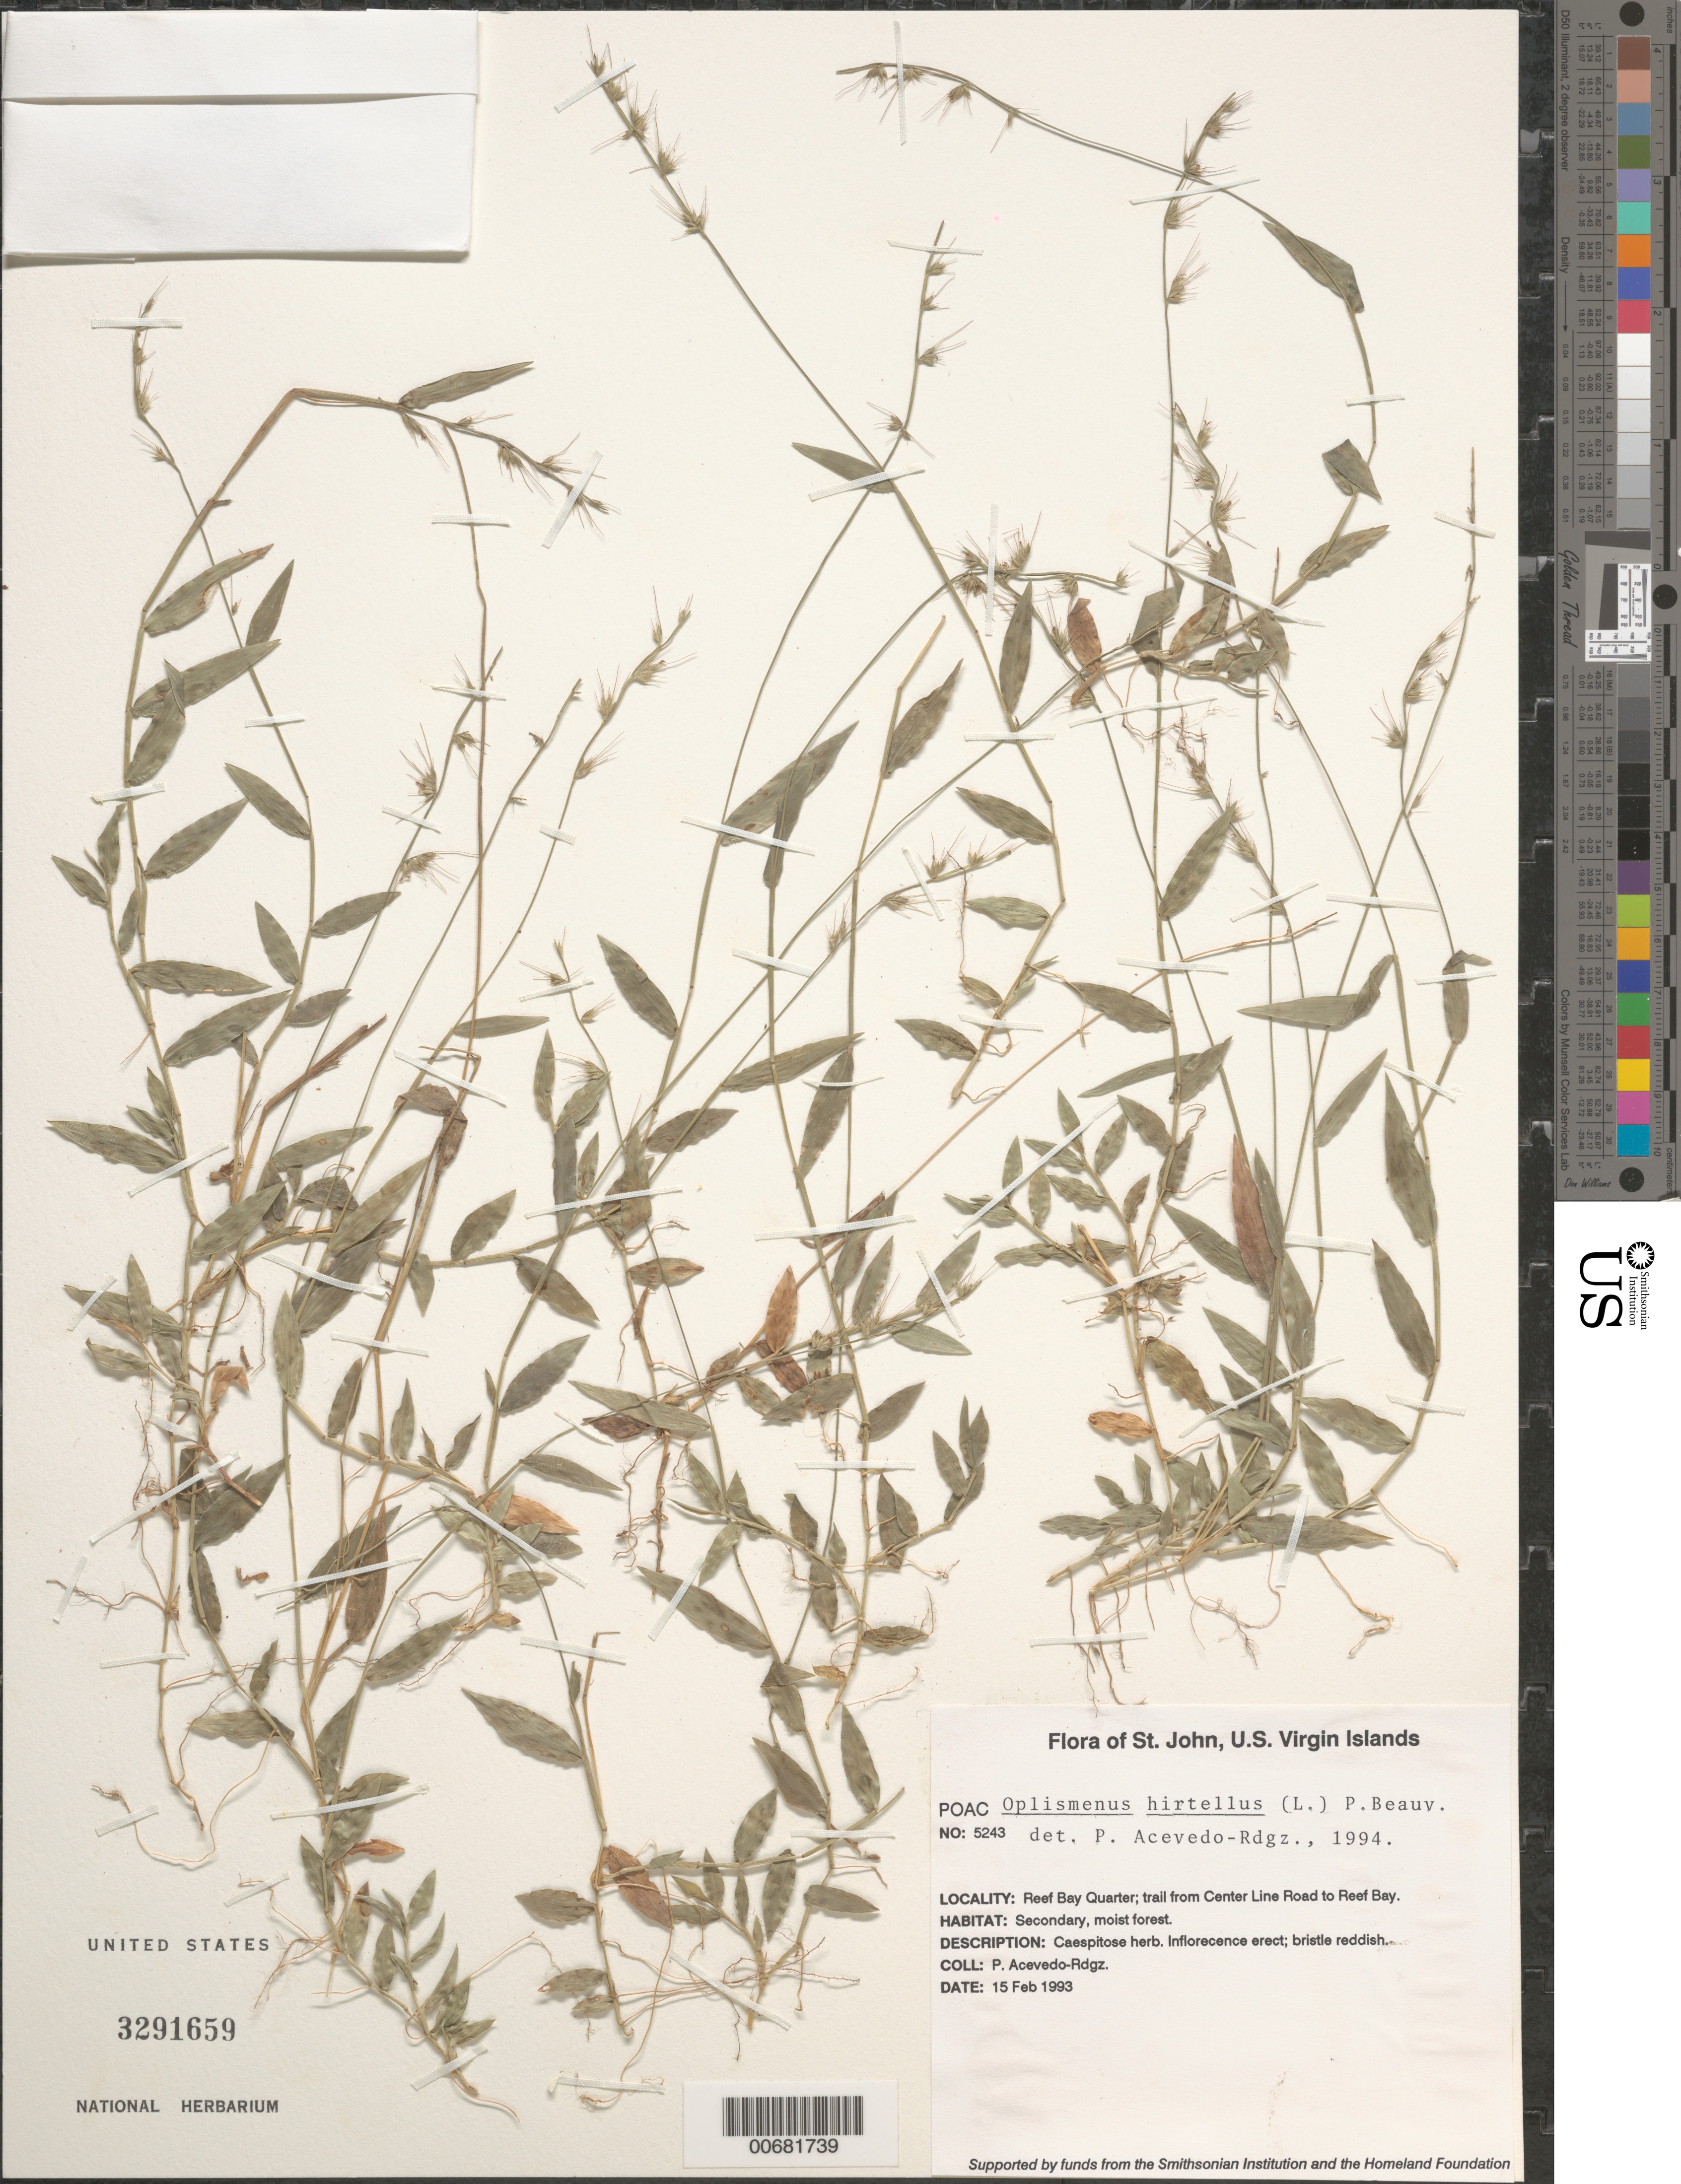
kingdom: Plantae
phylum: Tracheophyta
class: Liliopsida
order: Poales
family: Poaceae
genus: Oplismenus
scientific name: Oplismenus hirtellus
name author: (L.) P. Beauv.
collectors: P. Acevedo-Rodr.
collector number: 5243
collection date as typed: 15 Feb 1993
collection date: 1993-02-15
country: U.S. Virgin Islands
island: St. John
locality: Reef Bay Quarter; trail from Center Line Road to Reef Bay.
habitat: Secondary, moist forest.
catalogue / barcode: US 3291659